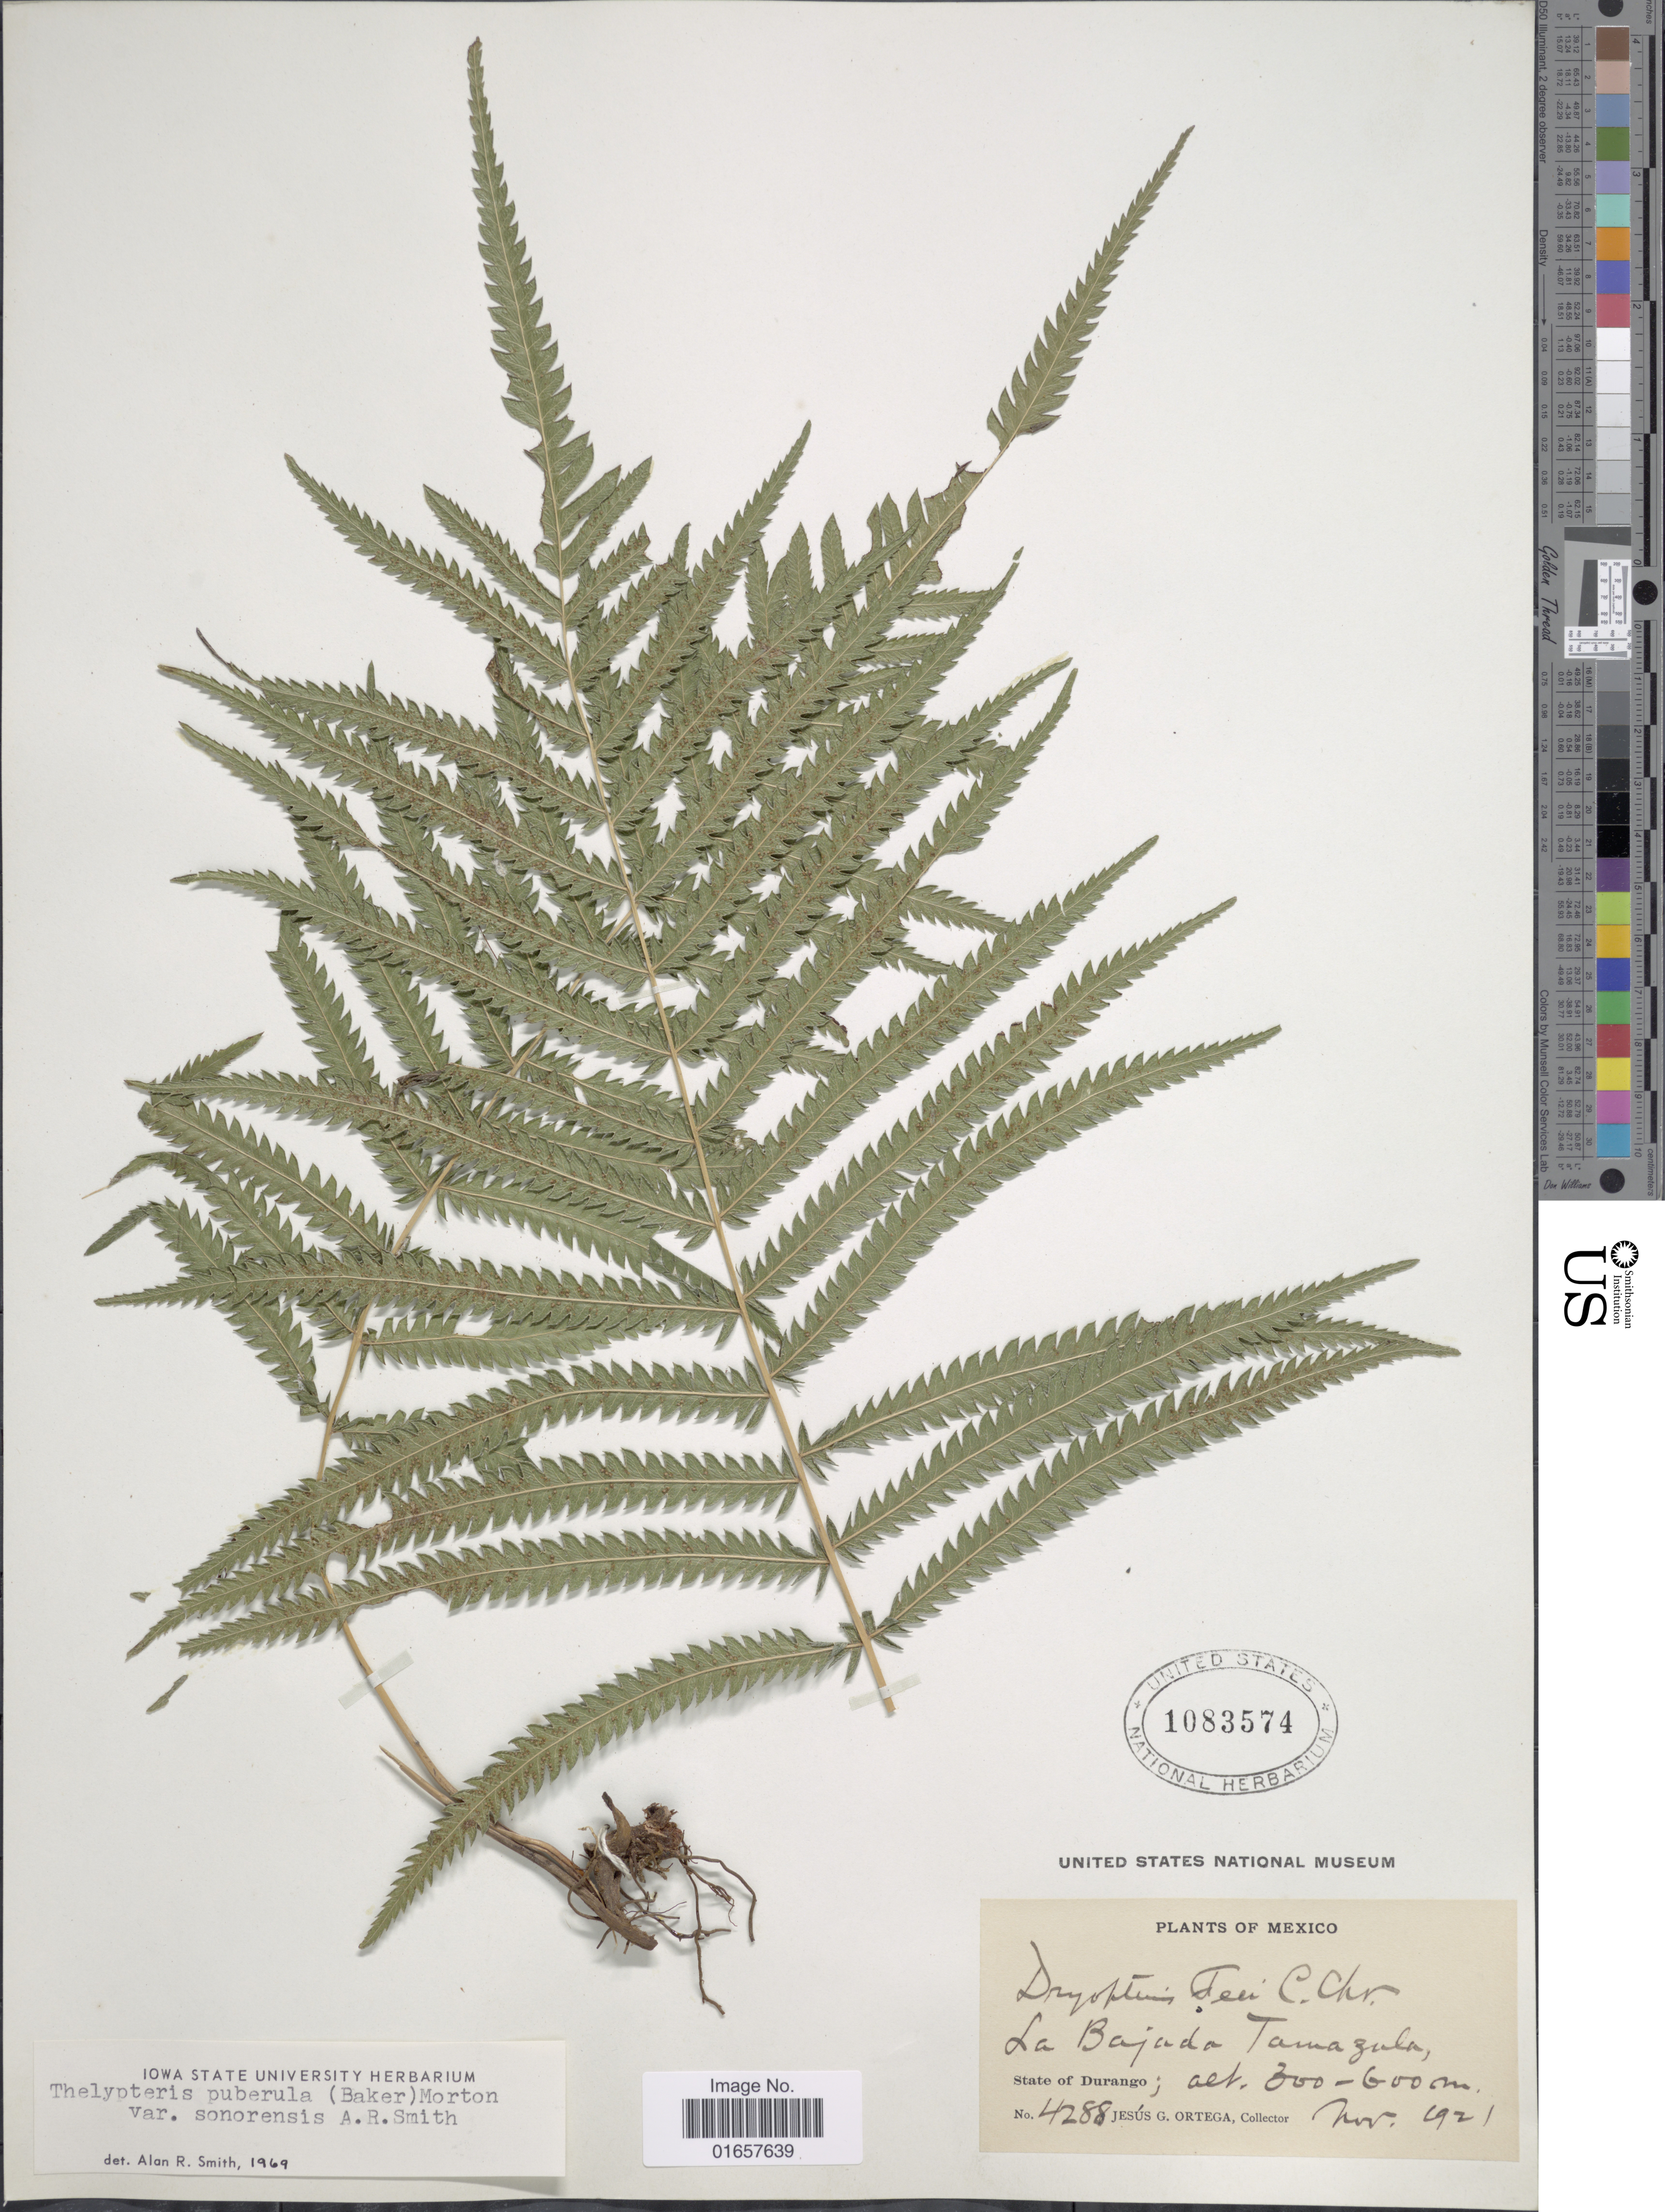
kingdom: Plantae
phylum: Tracheophyta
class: Polypodiopsida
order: Polypodiales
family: Thelypteridaceae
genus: Christella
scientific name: Christella puberula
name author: (Baker) Á. Löve & D. Löve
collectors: J. Ortega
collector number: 4288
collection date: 1921-11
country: Mexico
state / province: Durango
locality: Mexico, La Bajada Tamazula.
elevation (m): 300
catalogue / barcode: US 1083574